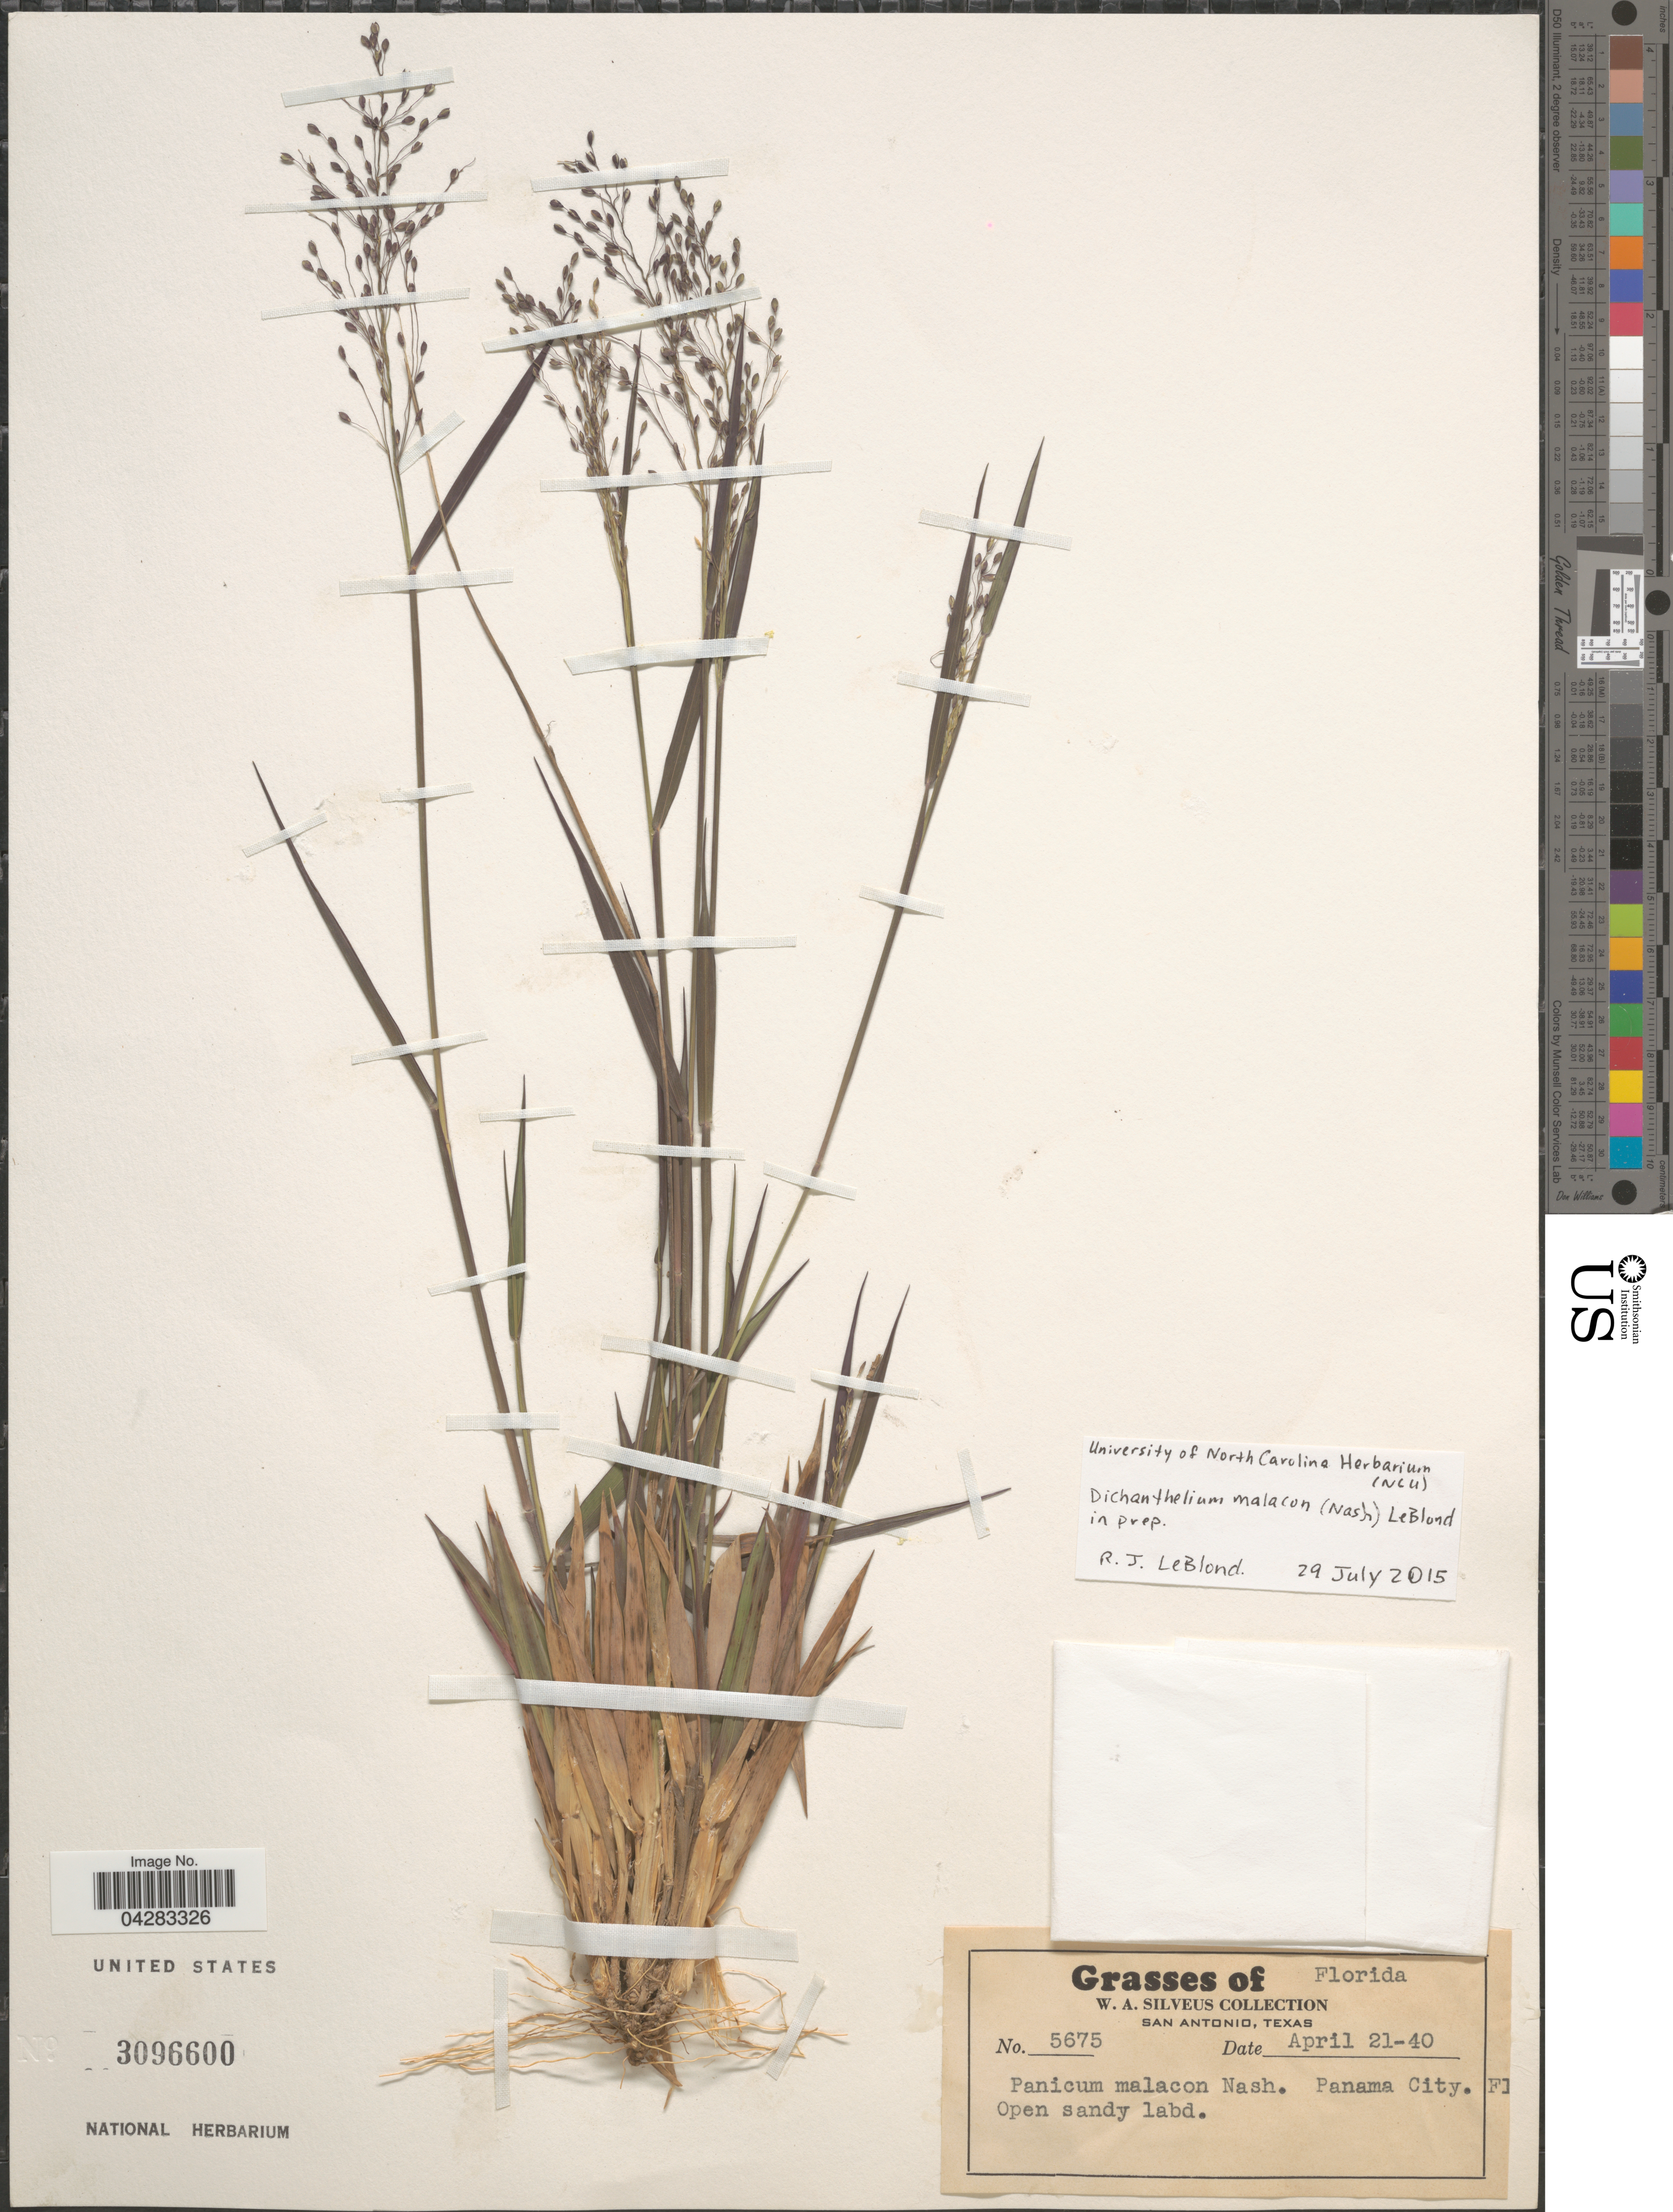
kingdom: Plantae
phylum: Tracheophyta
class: Liliopsida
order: Poales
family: Poaceae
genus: Dichanthelium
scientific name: Dichanthelium malacon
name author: (Nash) LeBlond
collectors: W. Silveus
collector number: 5675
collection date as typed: Transcribed d/m/y: 21/4/40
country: United States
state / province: Florida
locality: Panama City.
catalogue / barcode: US 3096600